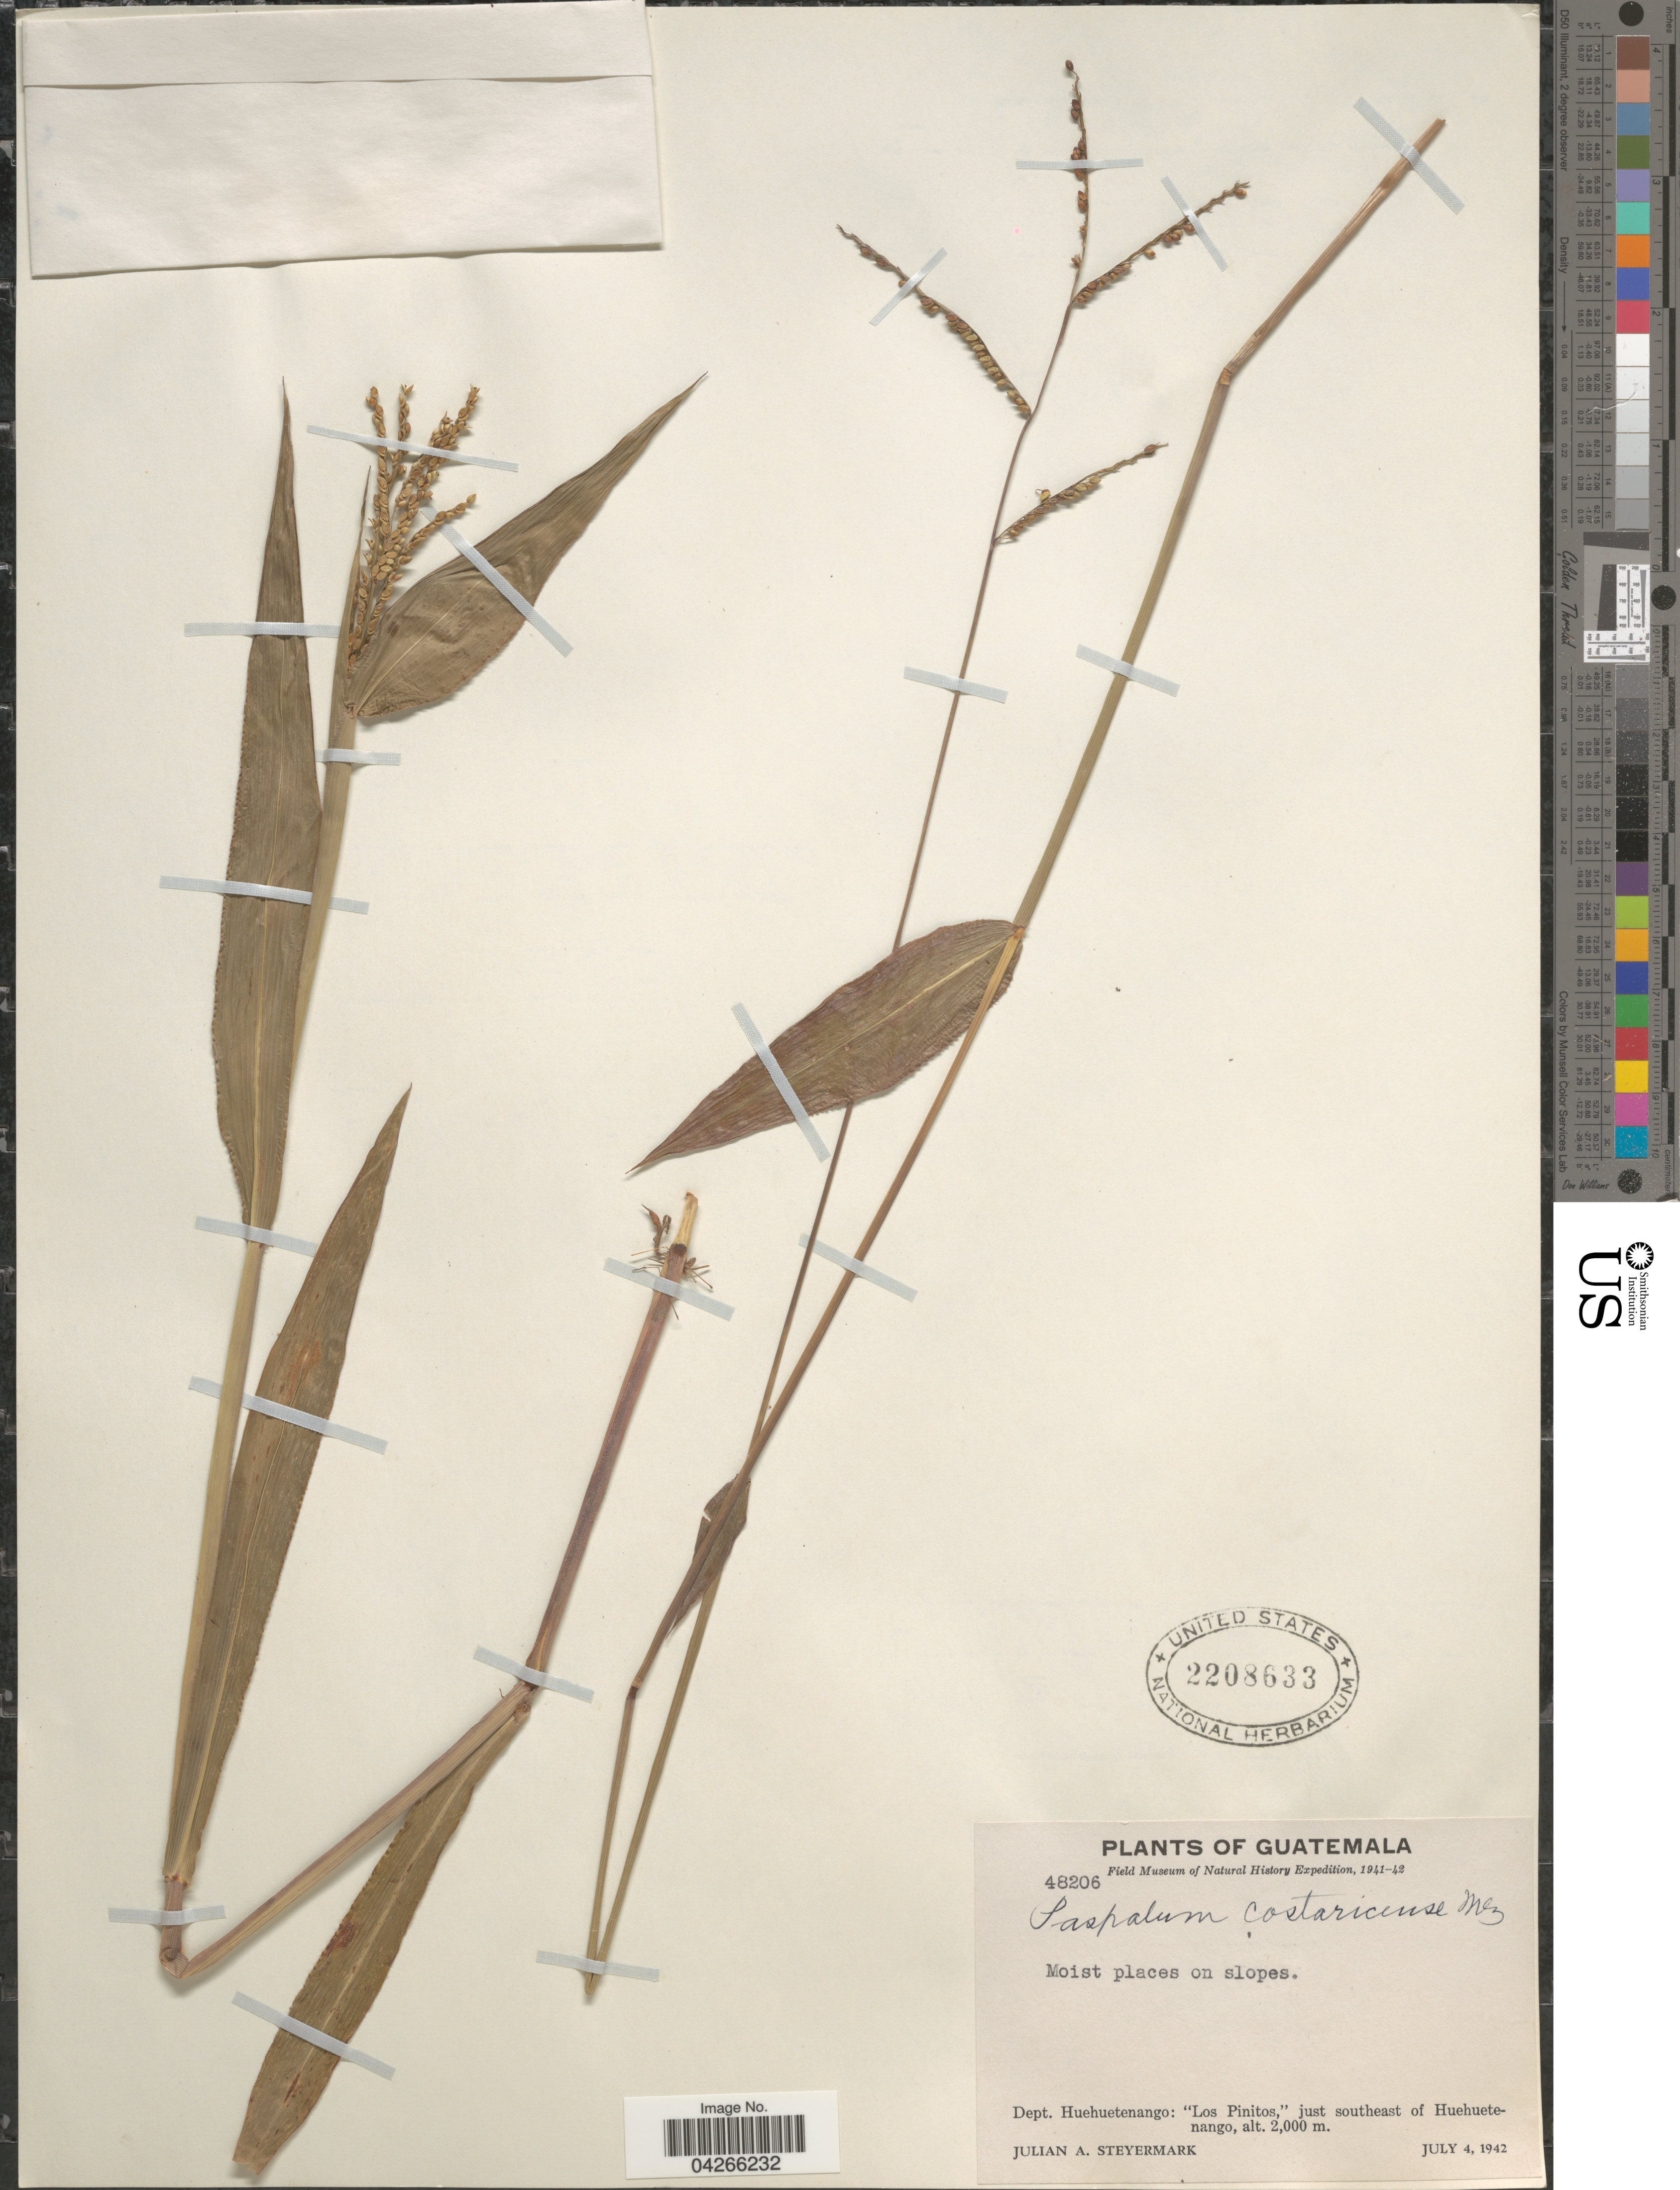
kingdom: Plantae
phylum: Tracheophyta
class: Liliopsida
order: Poales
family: Poaceae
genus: Paspalum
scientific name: Paspalum costaricense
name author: Mez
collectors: J. Steyermark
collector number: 48206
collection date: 1942-07-04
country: Guatemala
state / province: Huehuetenango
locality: Field Museum of Natural History Expedition, 1941-42. Moist places on slopes. Dept. Huehuetenango: "Los Pinitos," just southeast of Huehuetenango.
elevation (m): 2000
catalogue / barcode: US 2208633